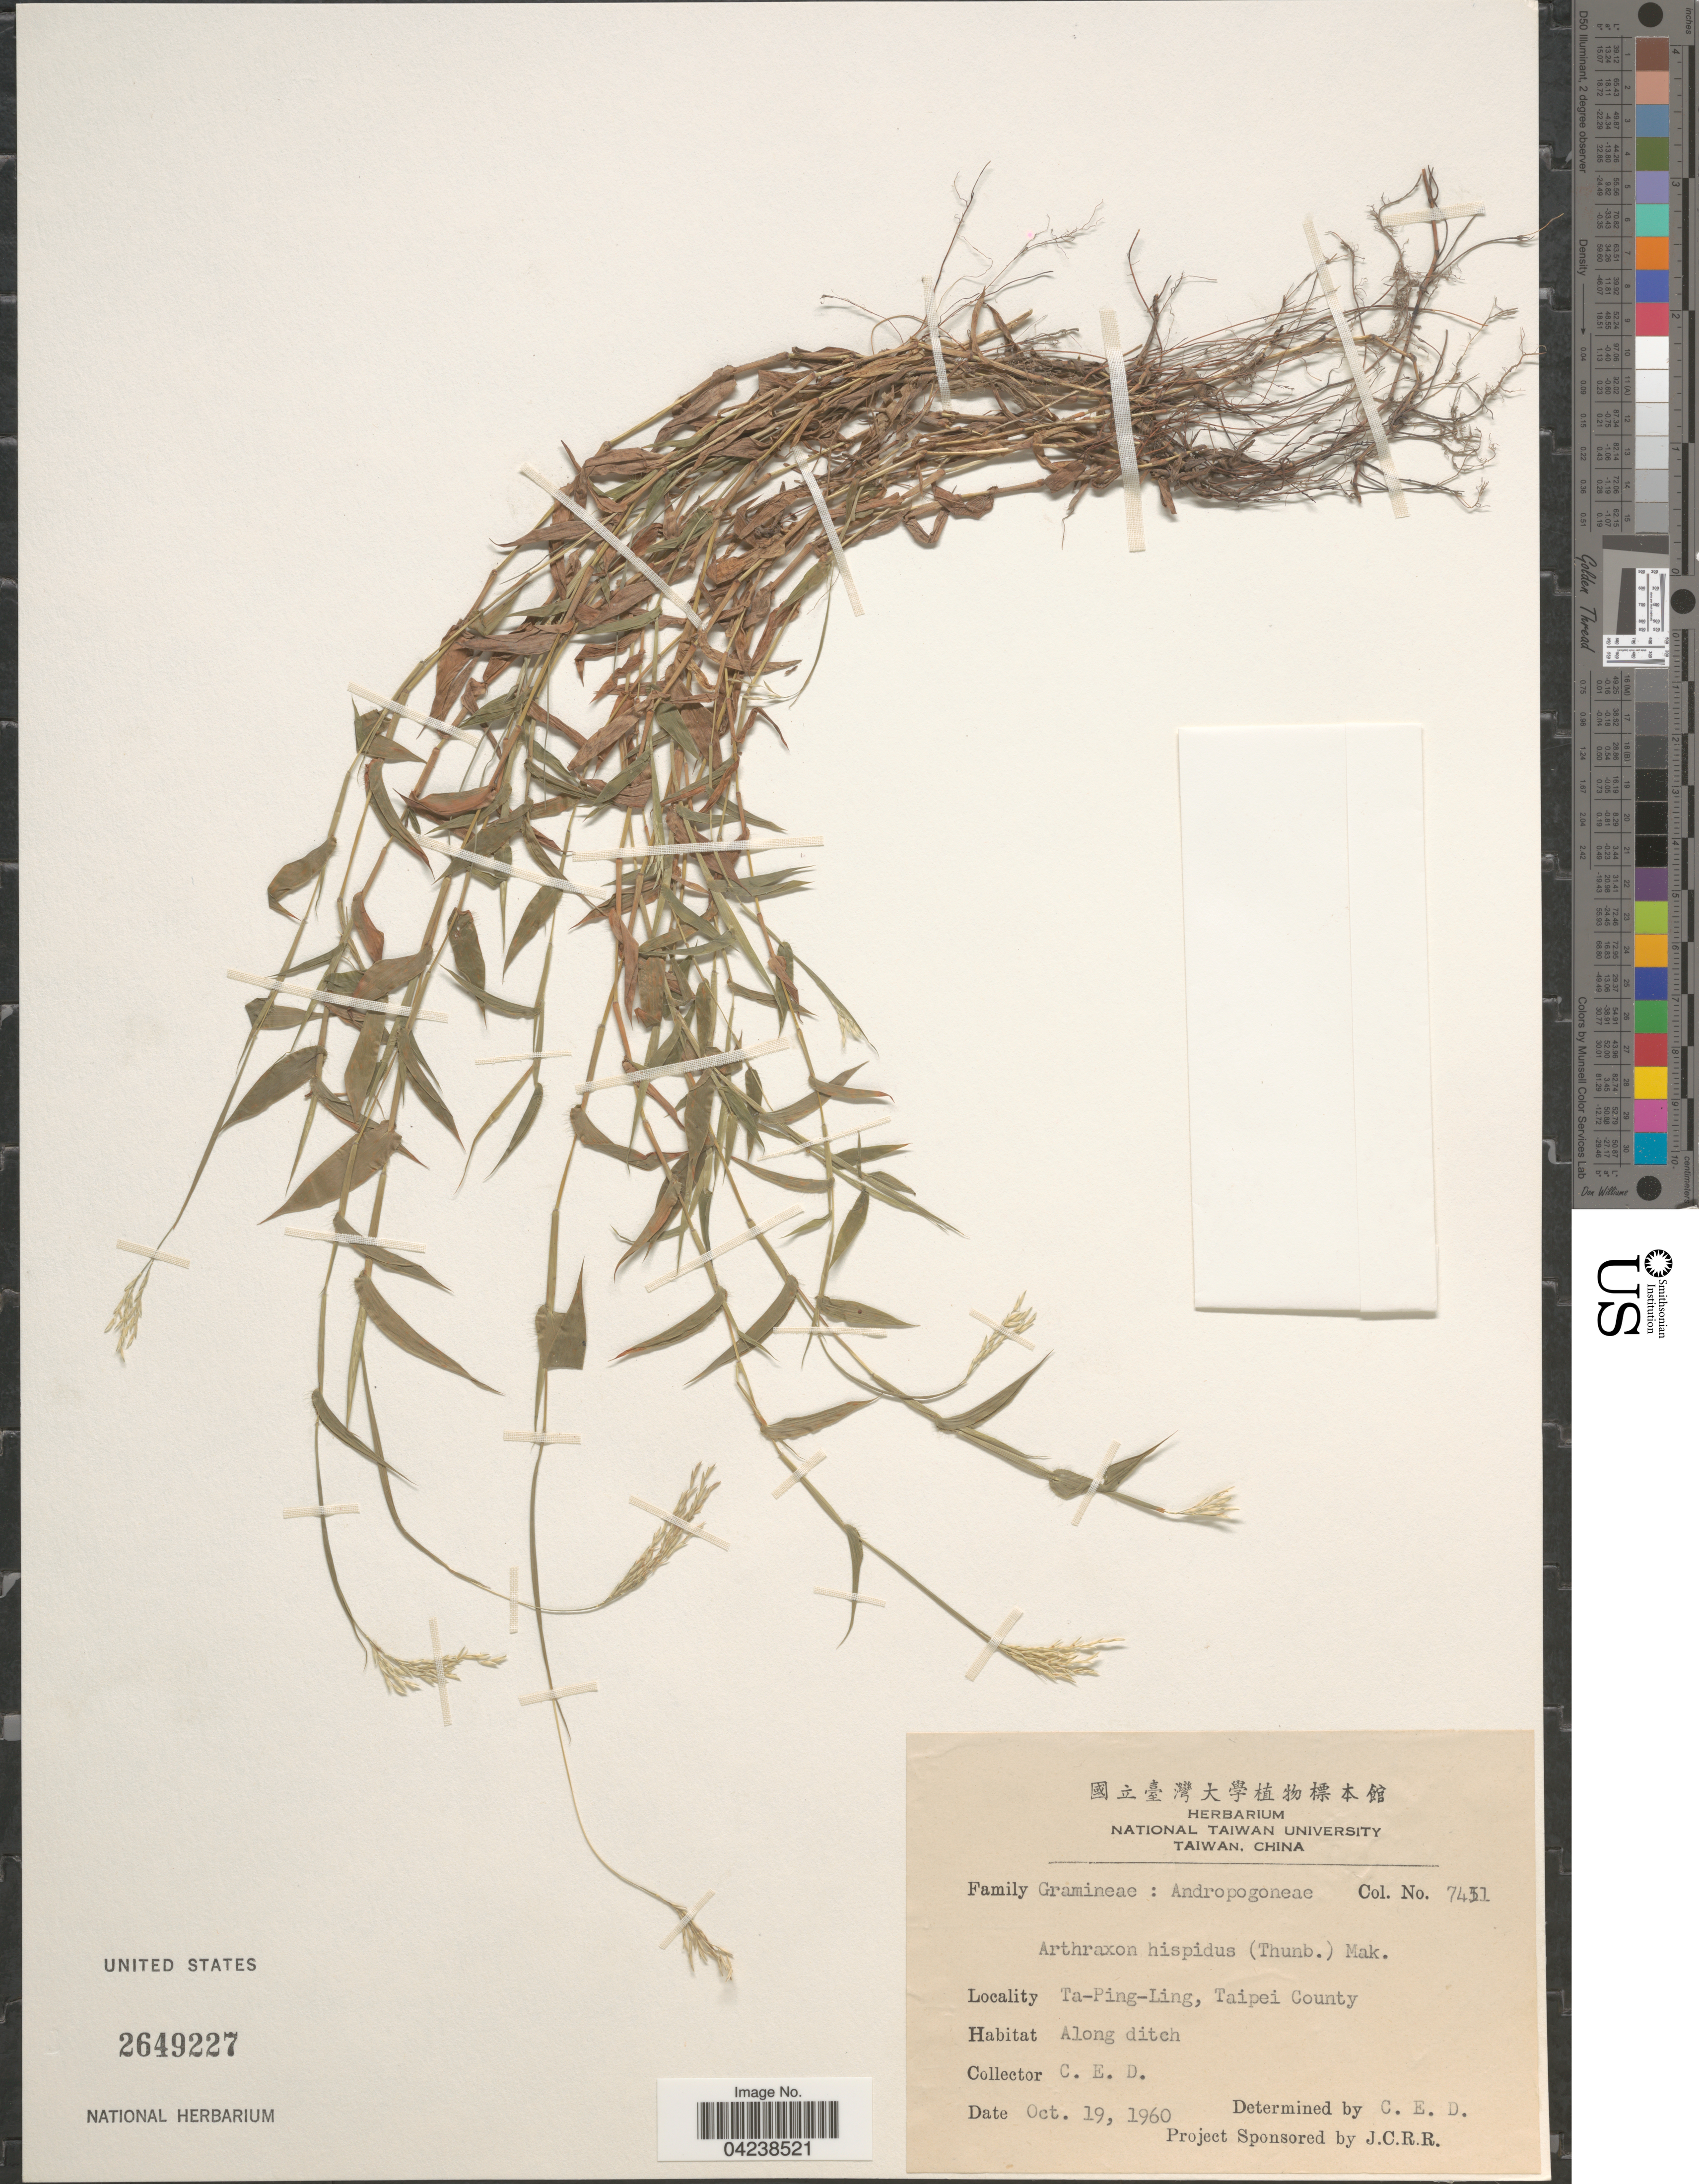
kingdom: Plantae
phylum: Tracheophyta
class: Liliopsida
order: Poales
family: Poaceae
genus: Arthraxon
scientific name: Arthraxon hispidus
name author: (Thunb.) Makino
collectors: C. E. D.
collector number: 7431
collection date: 1960-10-19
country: Taiwan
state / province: Taipei City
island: Taiwan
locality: Ta-Ping-Ling, Taipei County.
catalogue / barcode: US 2649227